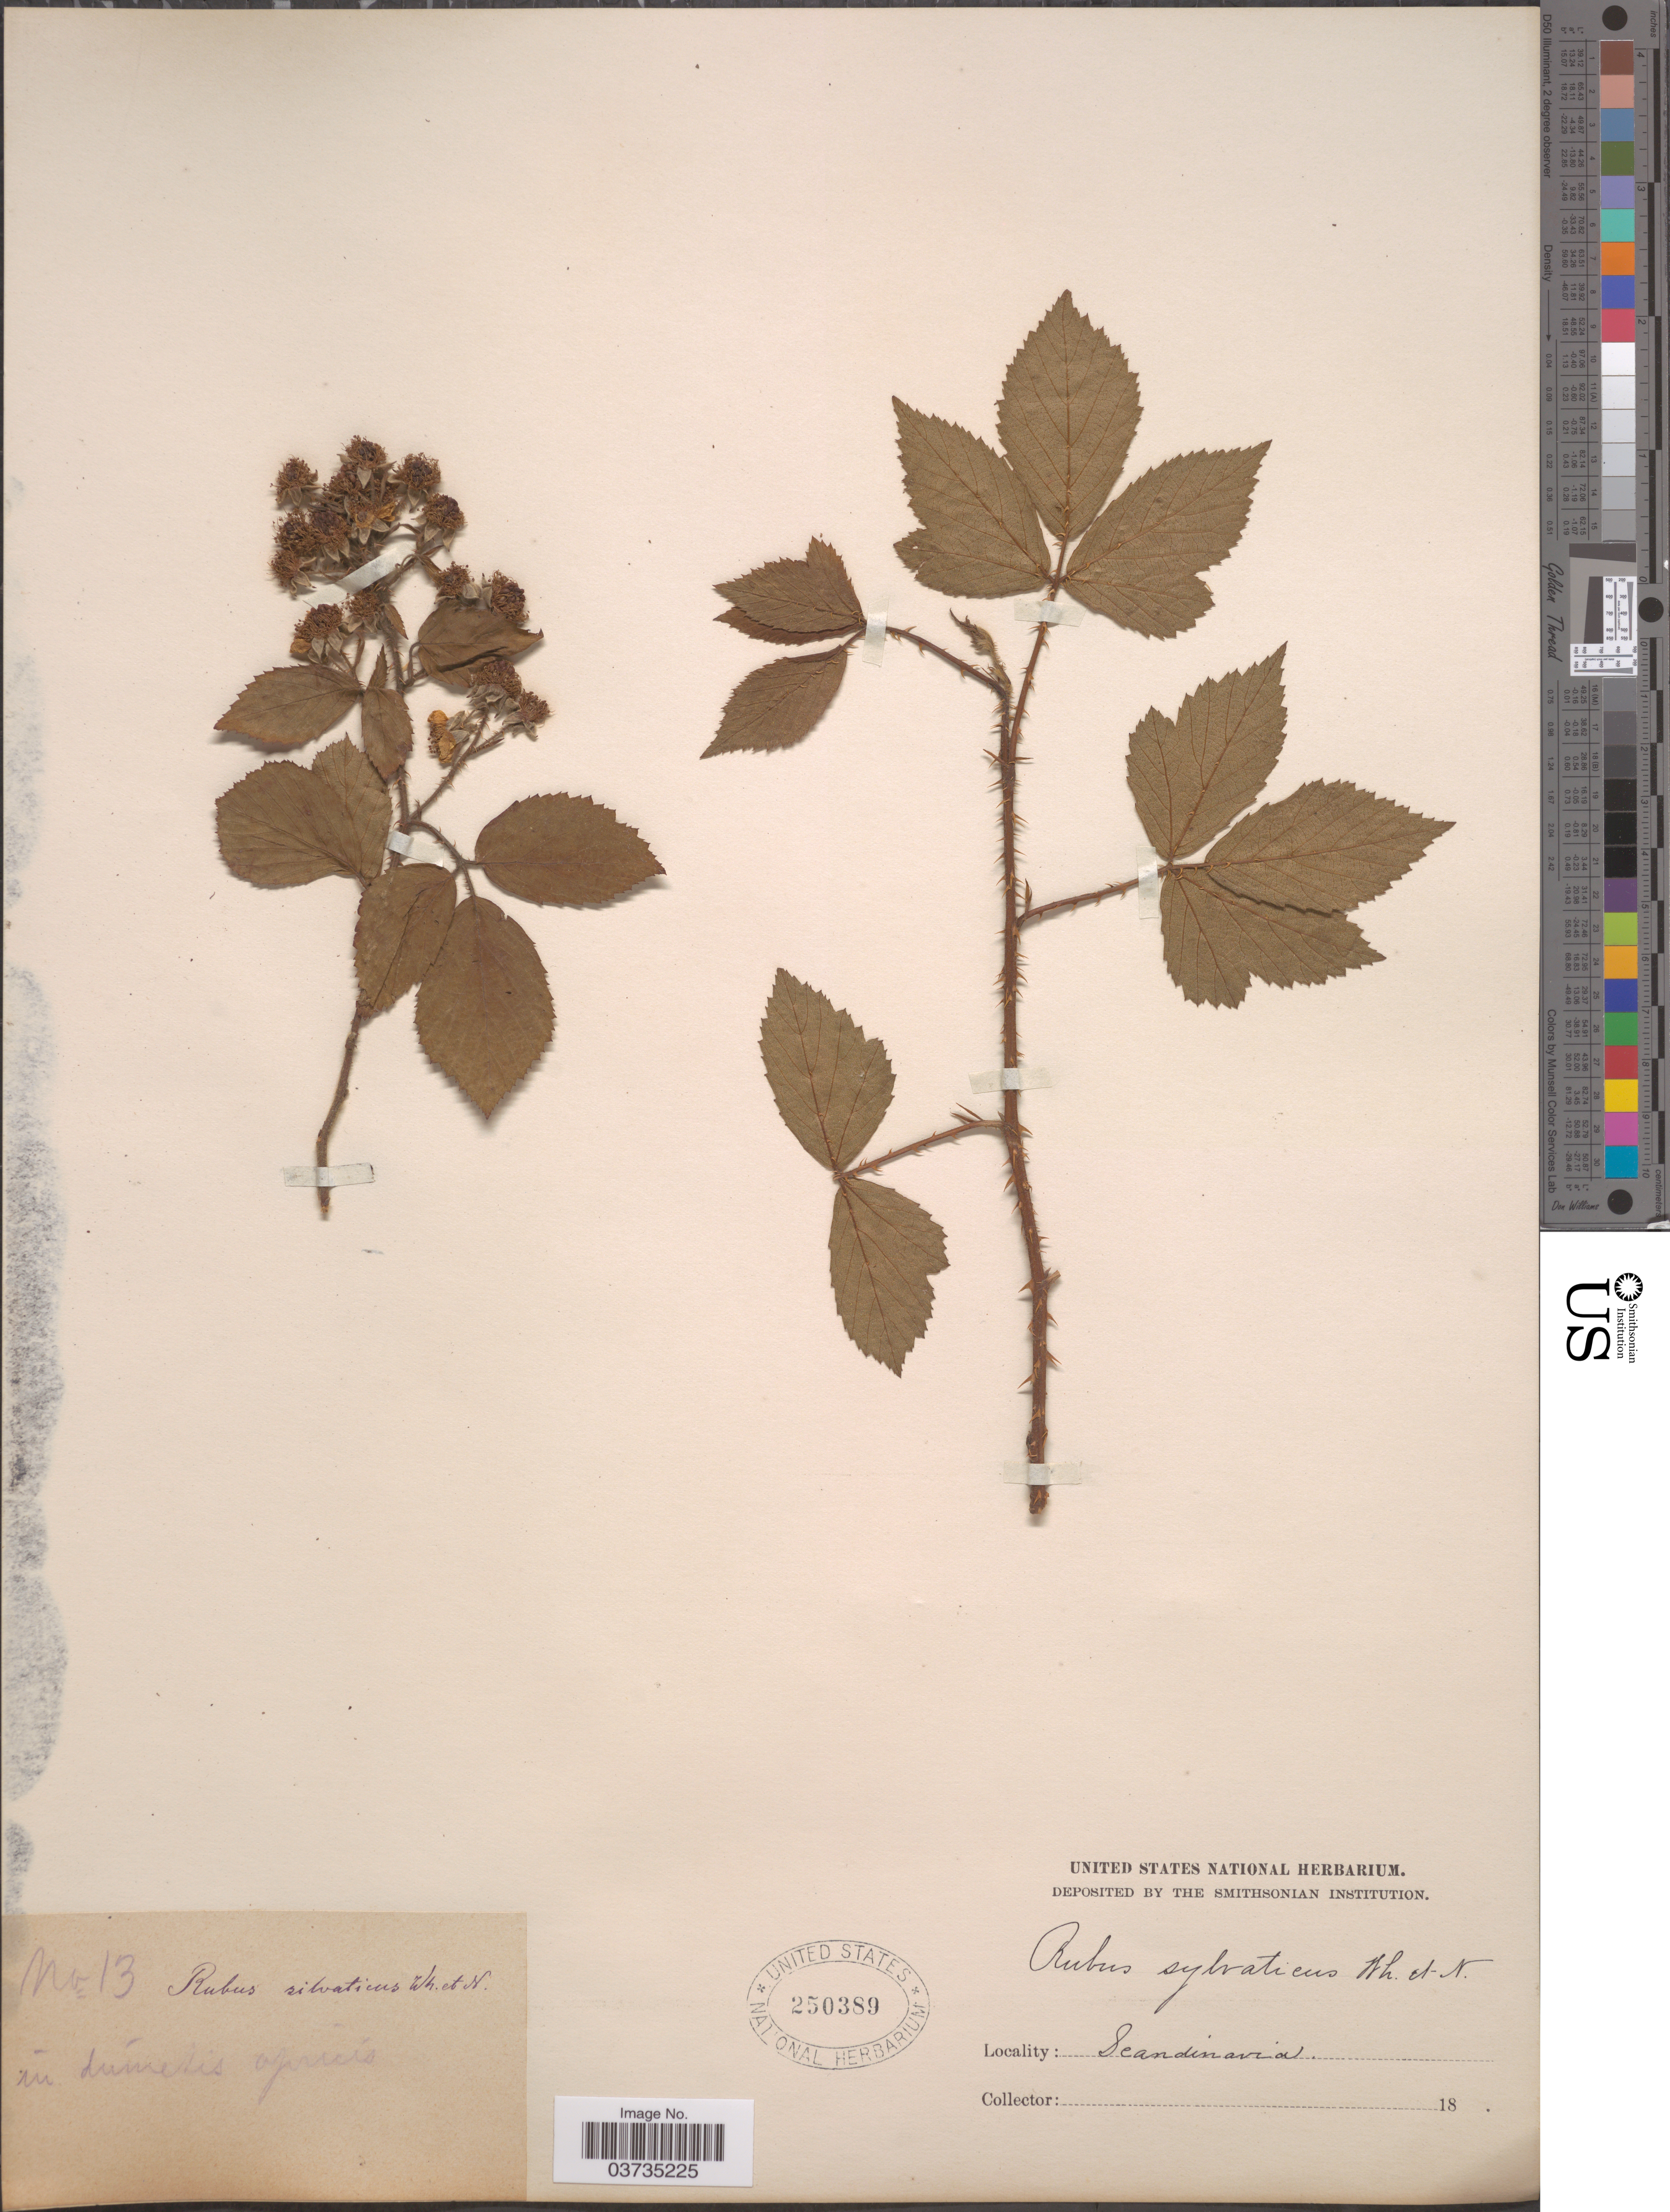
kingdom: Plantae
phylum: Tracheophyta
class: Magnoliopsida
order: Rosales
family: Rosaceae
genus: Rubus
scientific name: Rubus sylvaticus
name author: Weihe & Nees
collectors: ex herb. United States National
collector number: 13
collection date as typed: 18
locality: Scandinavia.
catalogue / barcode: US 250389